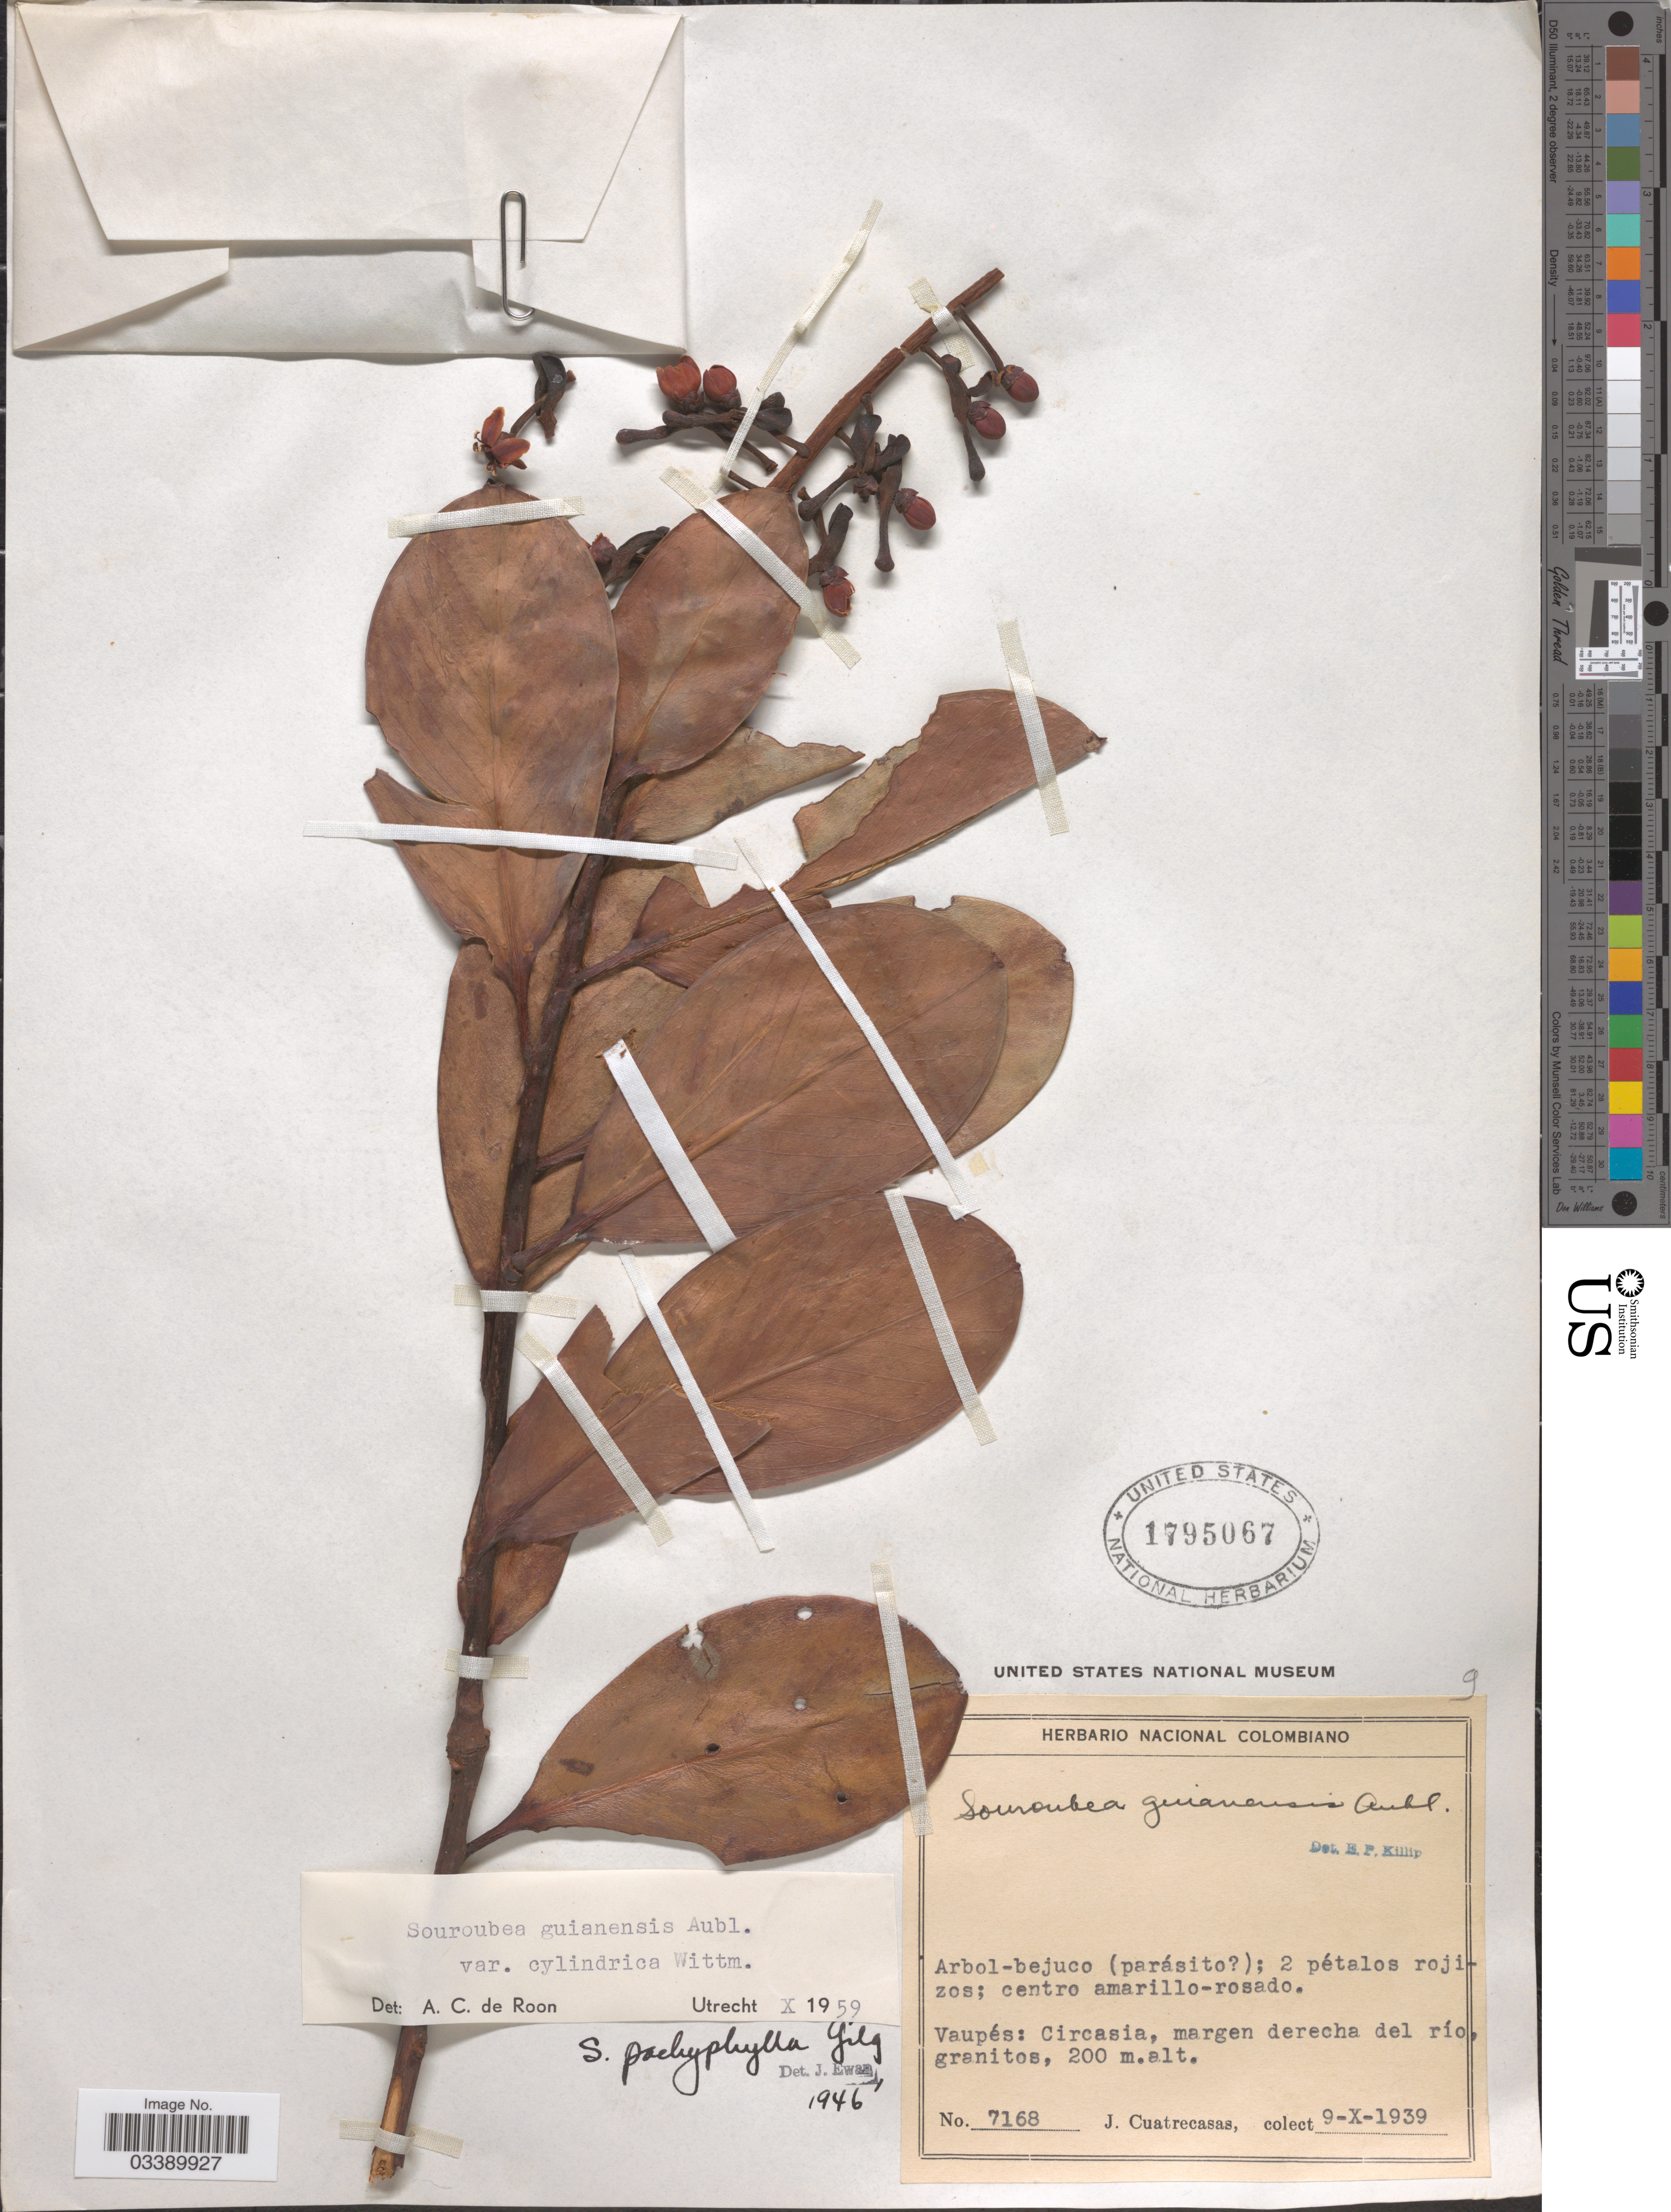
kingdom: Plantae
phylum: Tracheophyta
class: Magnoliopsida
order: Ericales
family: Marcgraviaceae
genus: Souroubea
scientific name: Souroubea guianensis var. cylindrica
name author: (Wittm.) de Roon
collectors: J. Cuatrecasas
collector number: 7168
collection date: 1939-10-09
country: Colombia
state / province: Vaupés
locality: Circasia, margen derecha del río, granitos.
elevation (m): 200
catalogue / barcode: US 1795067